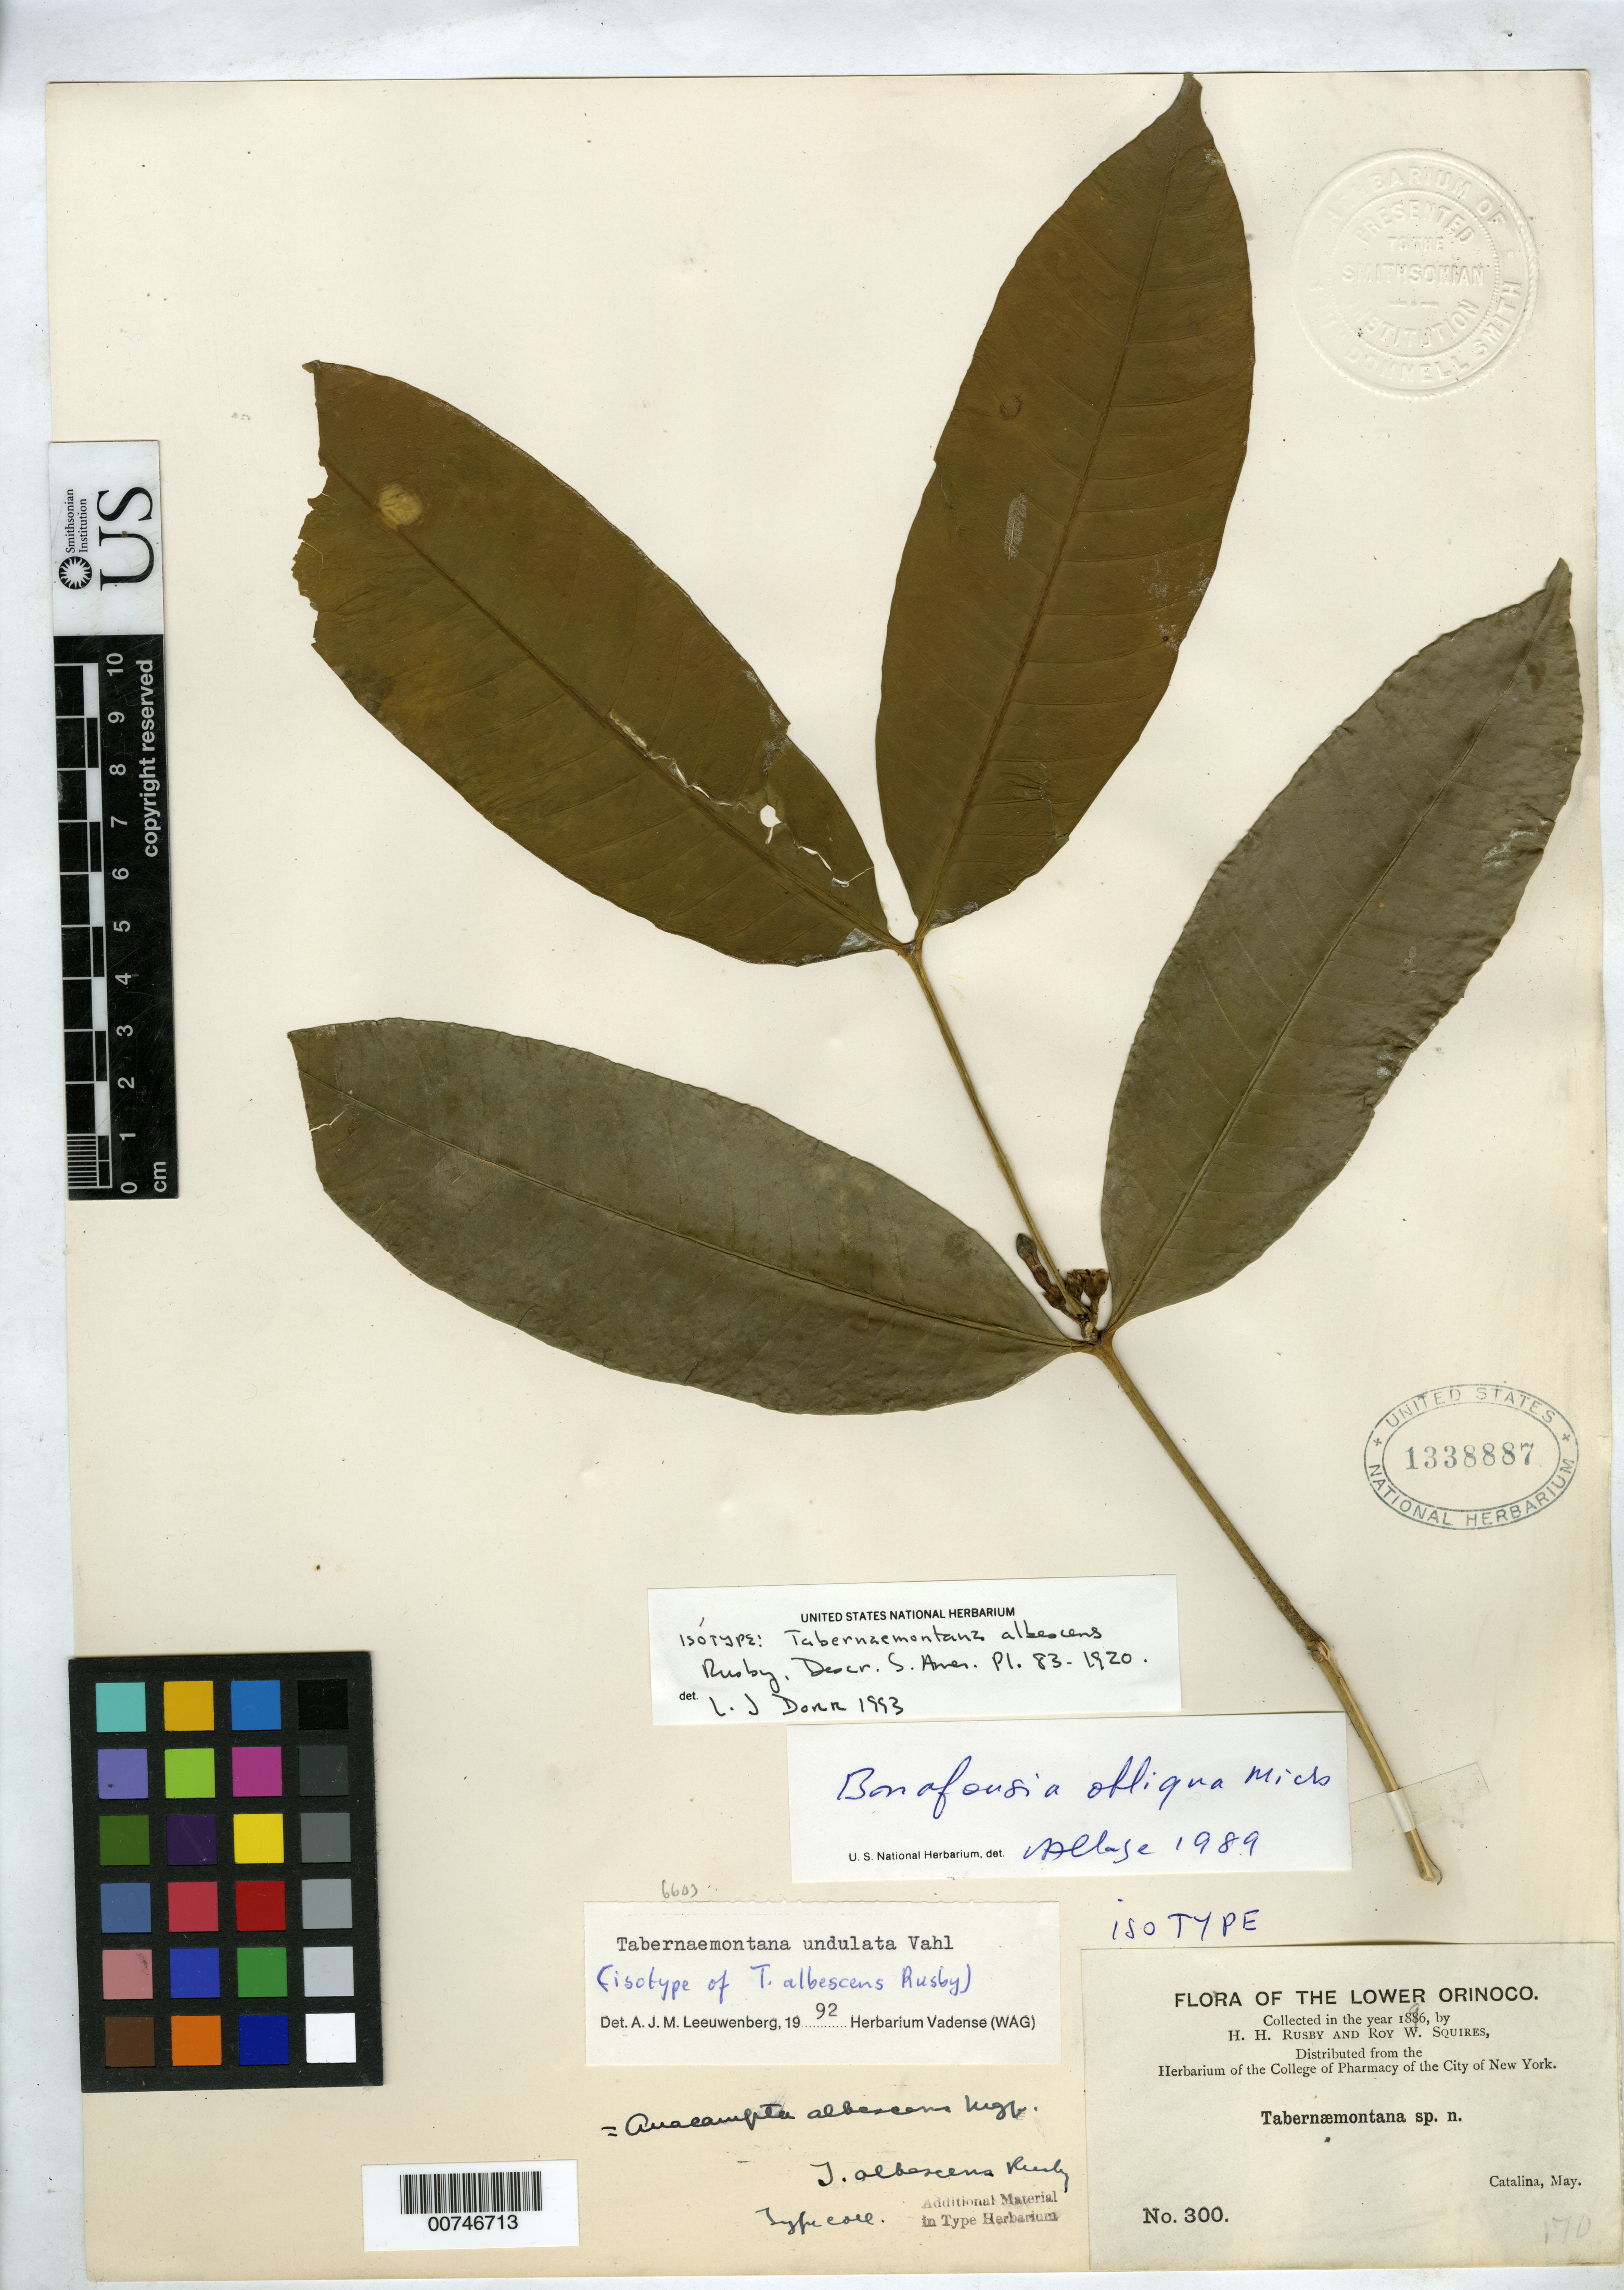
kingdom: Plantae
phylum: Tracheophyta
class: Magnoliopsida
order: Gentianales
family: Apocynaceae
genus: Tabernaemontana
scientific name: Tabernaemontana albescens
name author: Rusby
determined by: Dorr, L. J., (BOT), Smithsonian Institution - National Museum of Natural History (UNITED STATES)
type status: Isotype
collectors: H. H. Rusby & R. Squires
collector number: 300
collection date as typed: May 1896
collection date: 1896-05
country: Venezuela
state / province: Delta Amacuro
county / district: Tucupita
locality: Lower Orinoco, Santa Catalina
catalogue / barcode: US 1338887